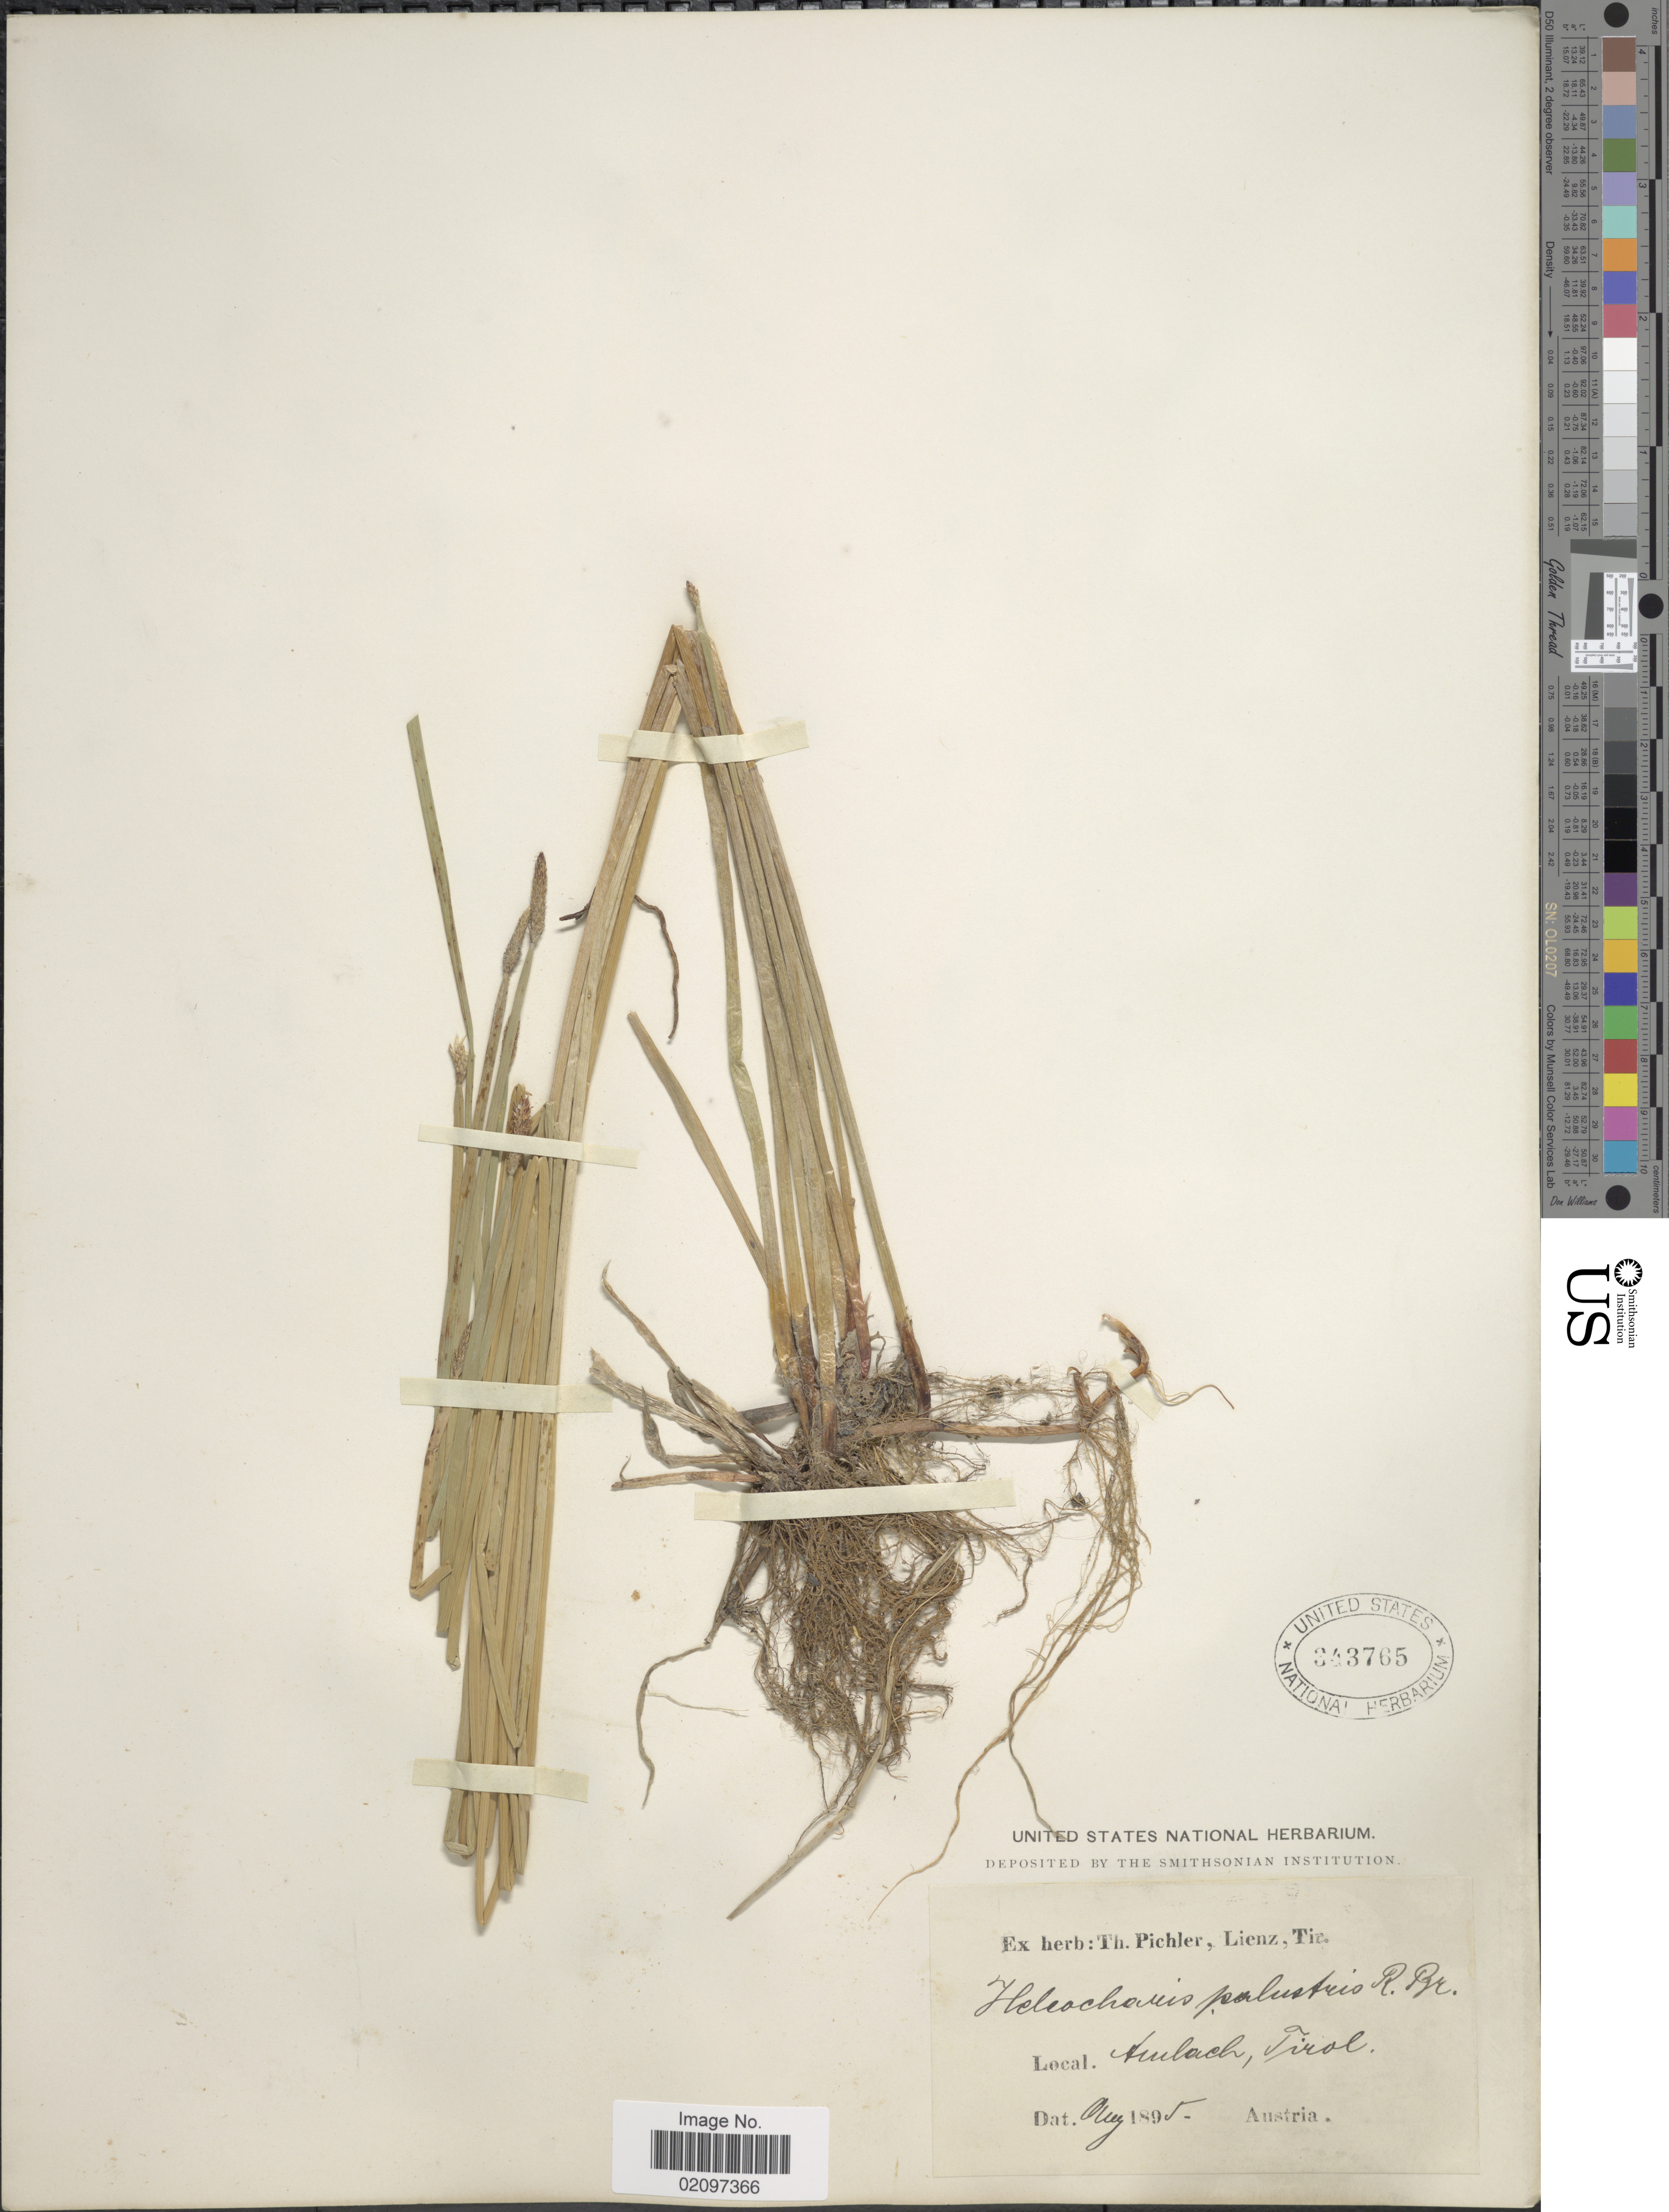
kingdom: Plantae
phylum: Tracheophyta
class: Liliopsida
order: Poales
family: Cyperaceae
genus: Eleocharis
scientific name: Eleocharis palustris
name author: (L.) Roem. & Schult.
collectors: T. Pichler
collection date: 1895-08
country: Austria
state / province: Tirol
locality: Amlach.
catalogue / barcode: US 343765